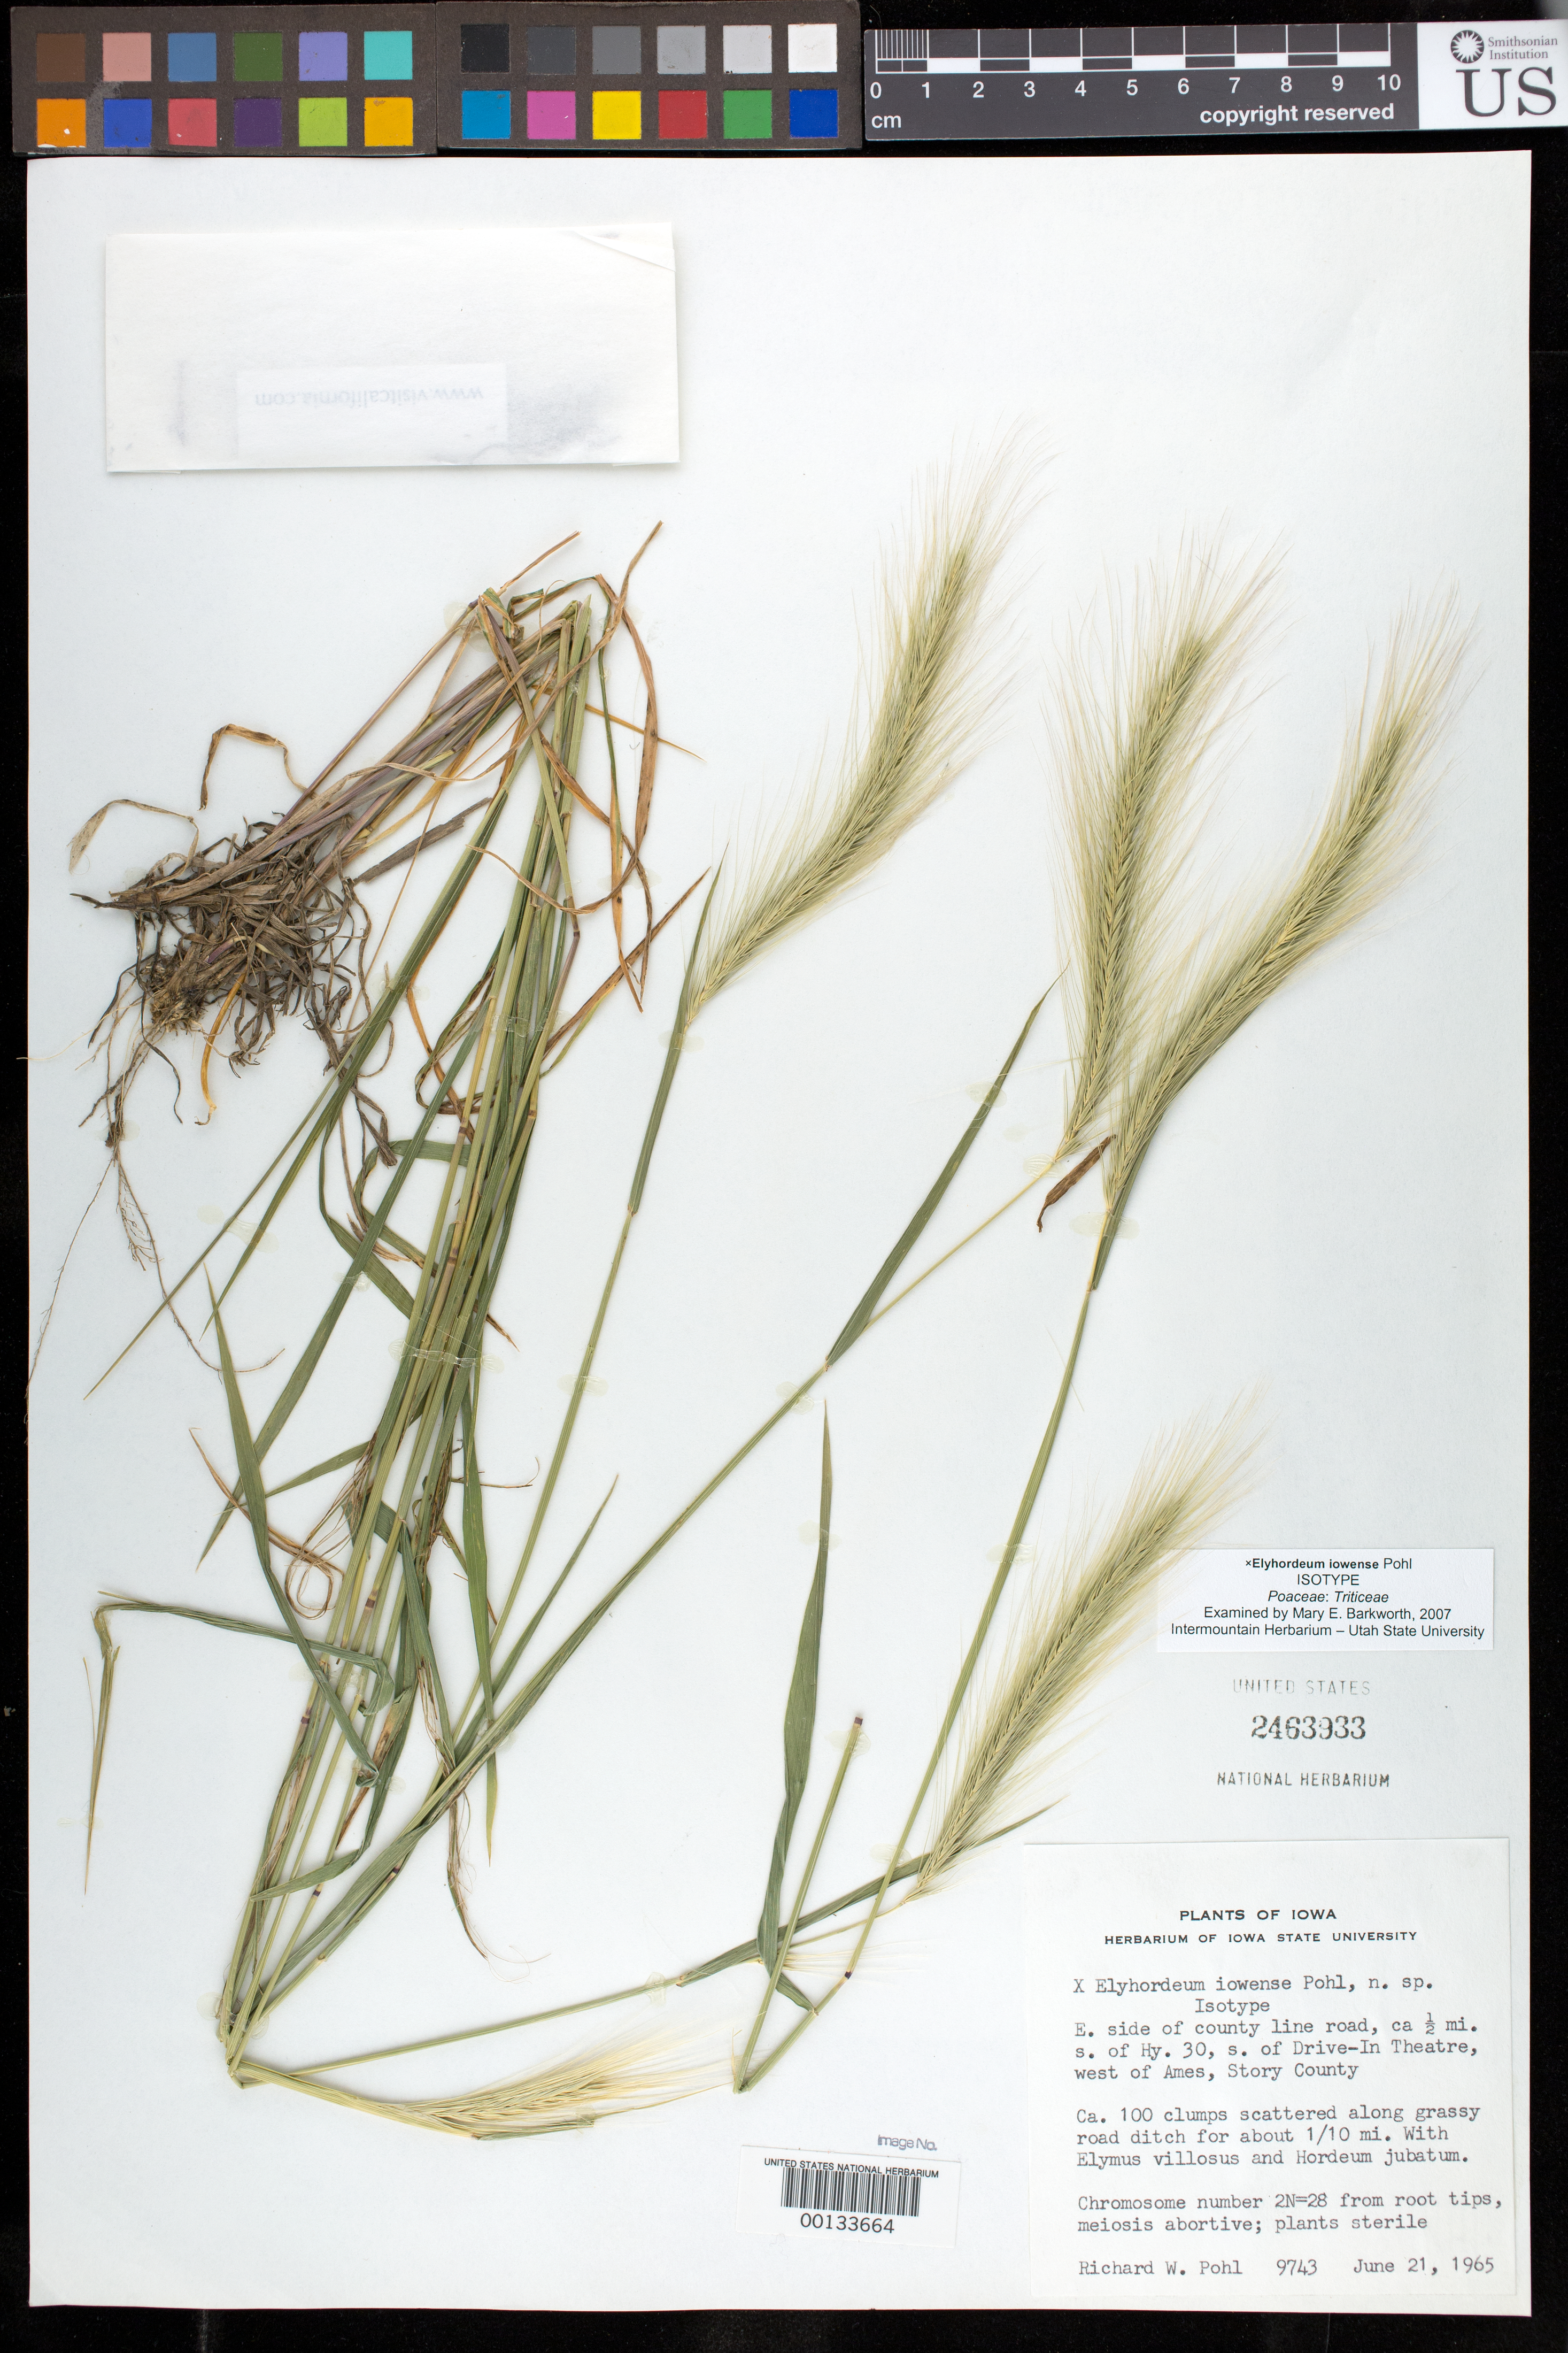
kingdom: Plantae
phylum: Tracheophyta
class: Liliopsida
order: Poales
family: Poaceae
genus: Elyhordeum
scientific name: x Elyhordeum iowense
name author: R.W. Pohl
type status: Isotype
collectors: R. W. Pohl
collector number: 9743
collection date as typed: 21 Jun 1965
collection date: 1965-06-21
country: United States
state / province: Iowa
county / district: Story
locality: E side of county line road, ca. 1/2 mi S of hwy 30, S of drive-in theater.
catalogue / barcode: US 2463933